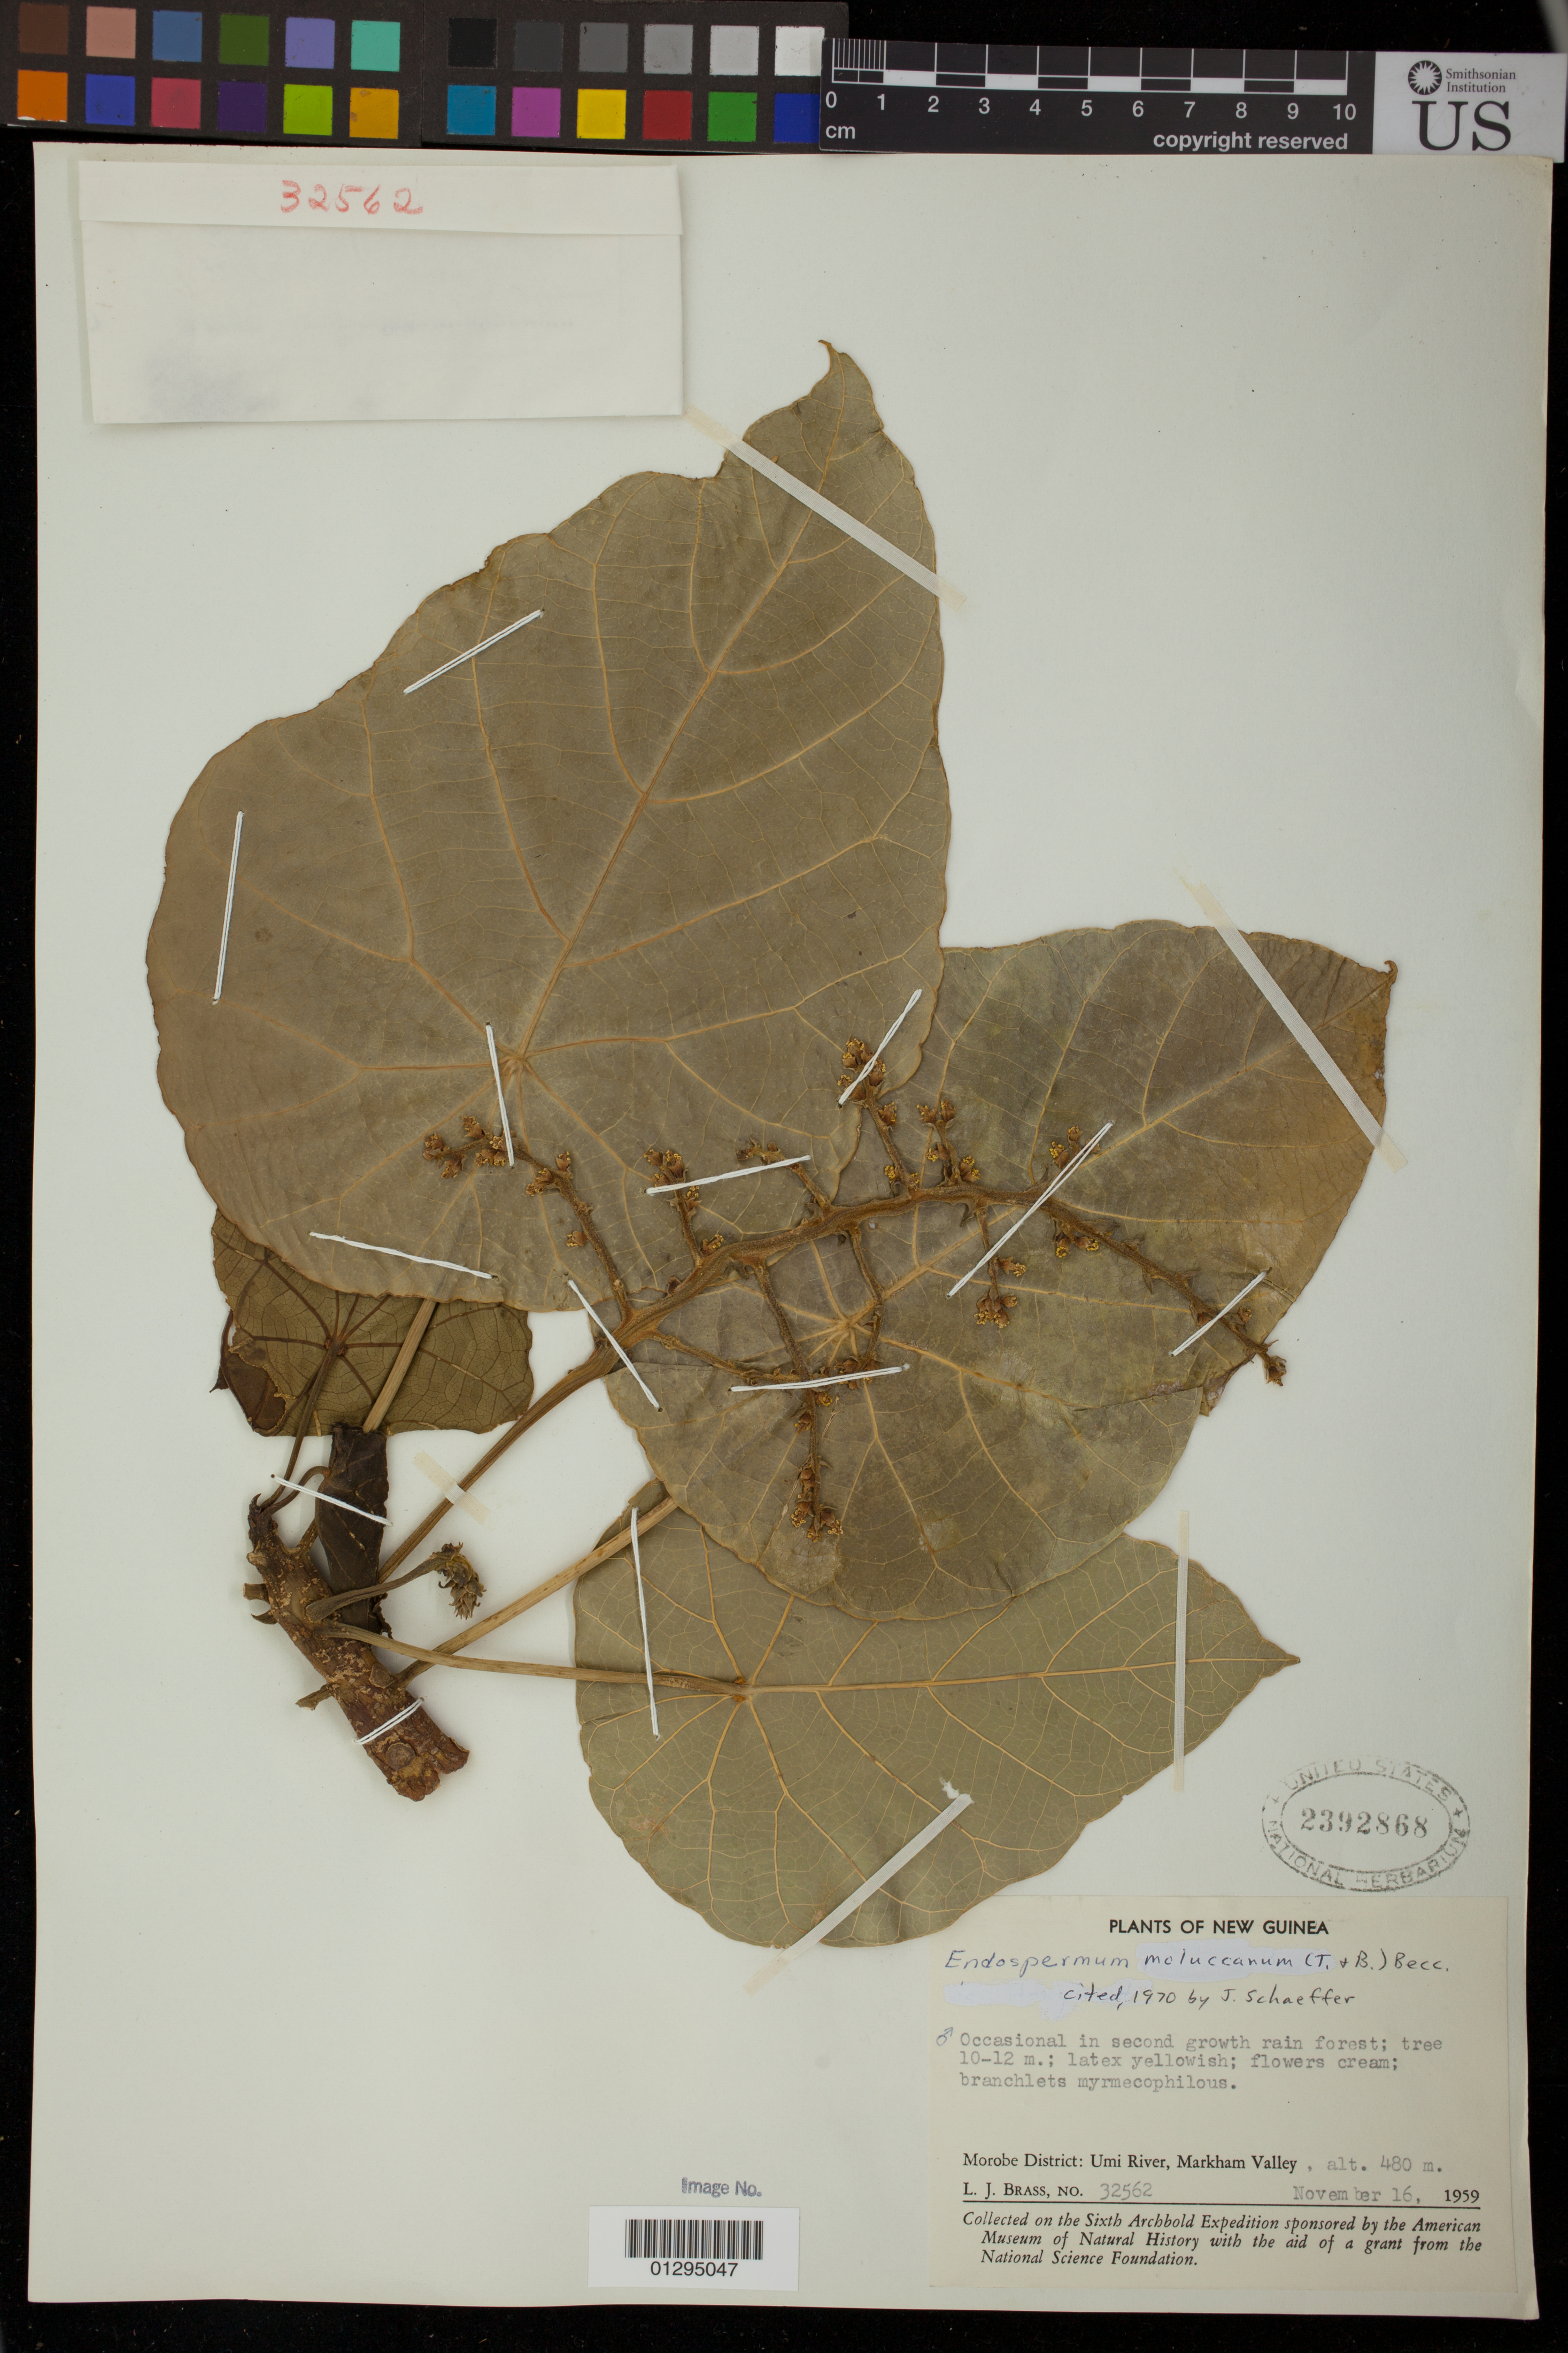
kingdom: Plantae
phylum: Tracheophyta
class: Magnoliopsida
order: Malpighiales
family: Euphorbiaceae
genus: Endospermum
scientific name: Endospermum moluccanum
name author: (Teijsm. & Binn.) Kurz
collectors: L. J. Brass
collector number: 32562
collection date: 1959-11-16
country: Papua New Guinea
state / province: Morobe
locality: Umi River, Markham Valley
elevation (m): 480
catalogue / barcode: US 2392868